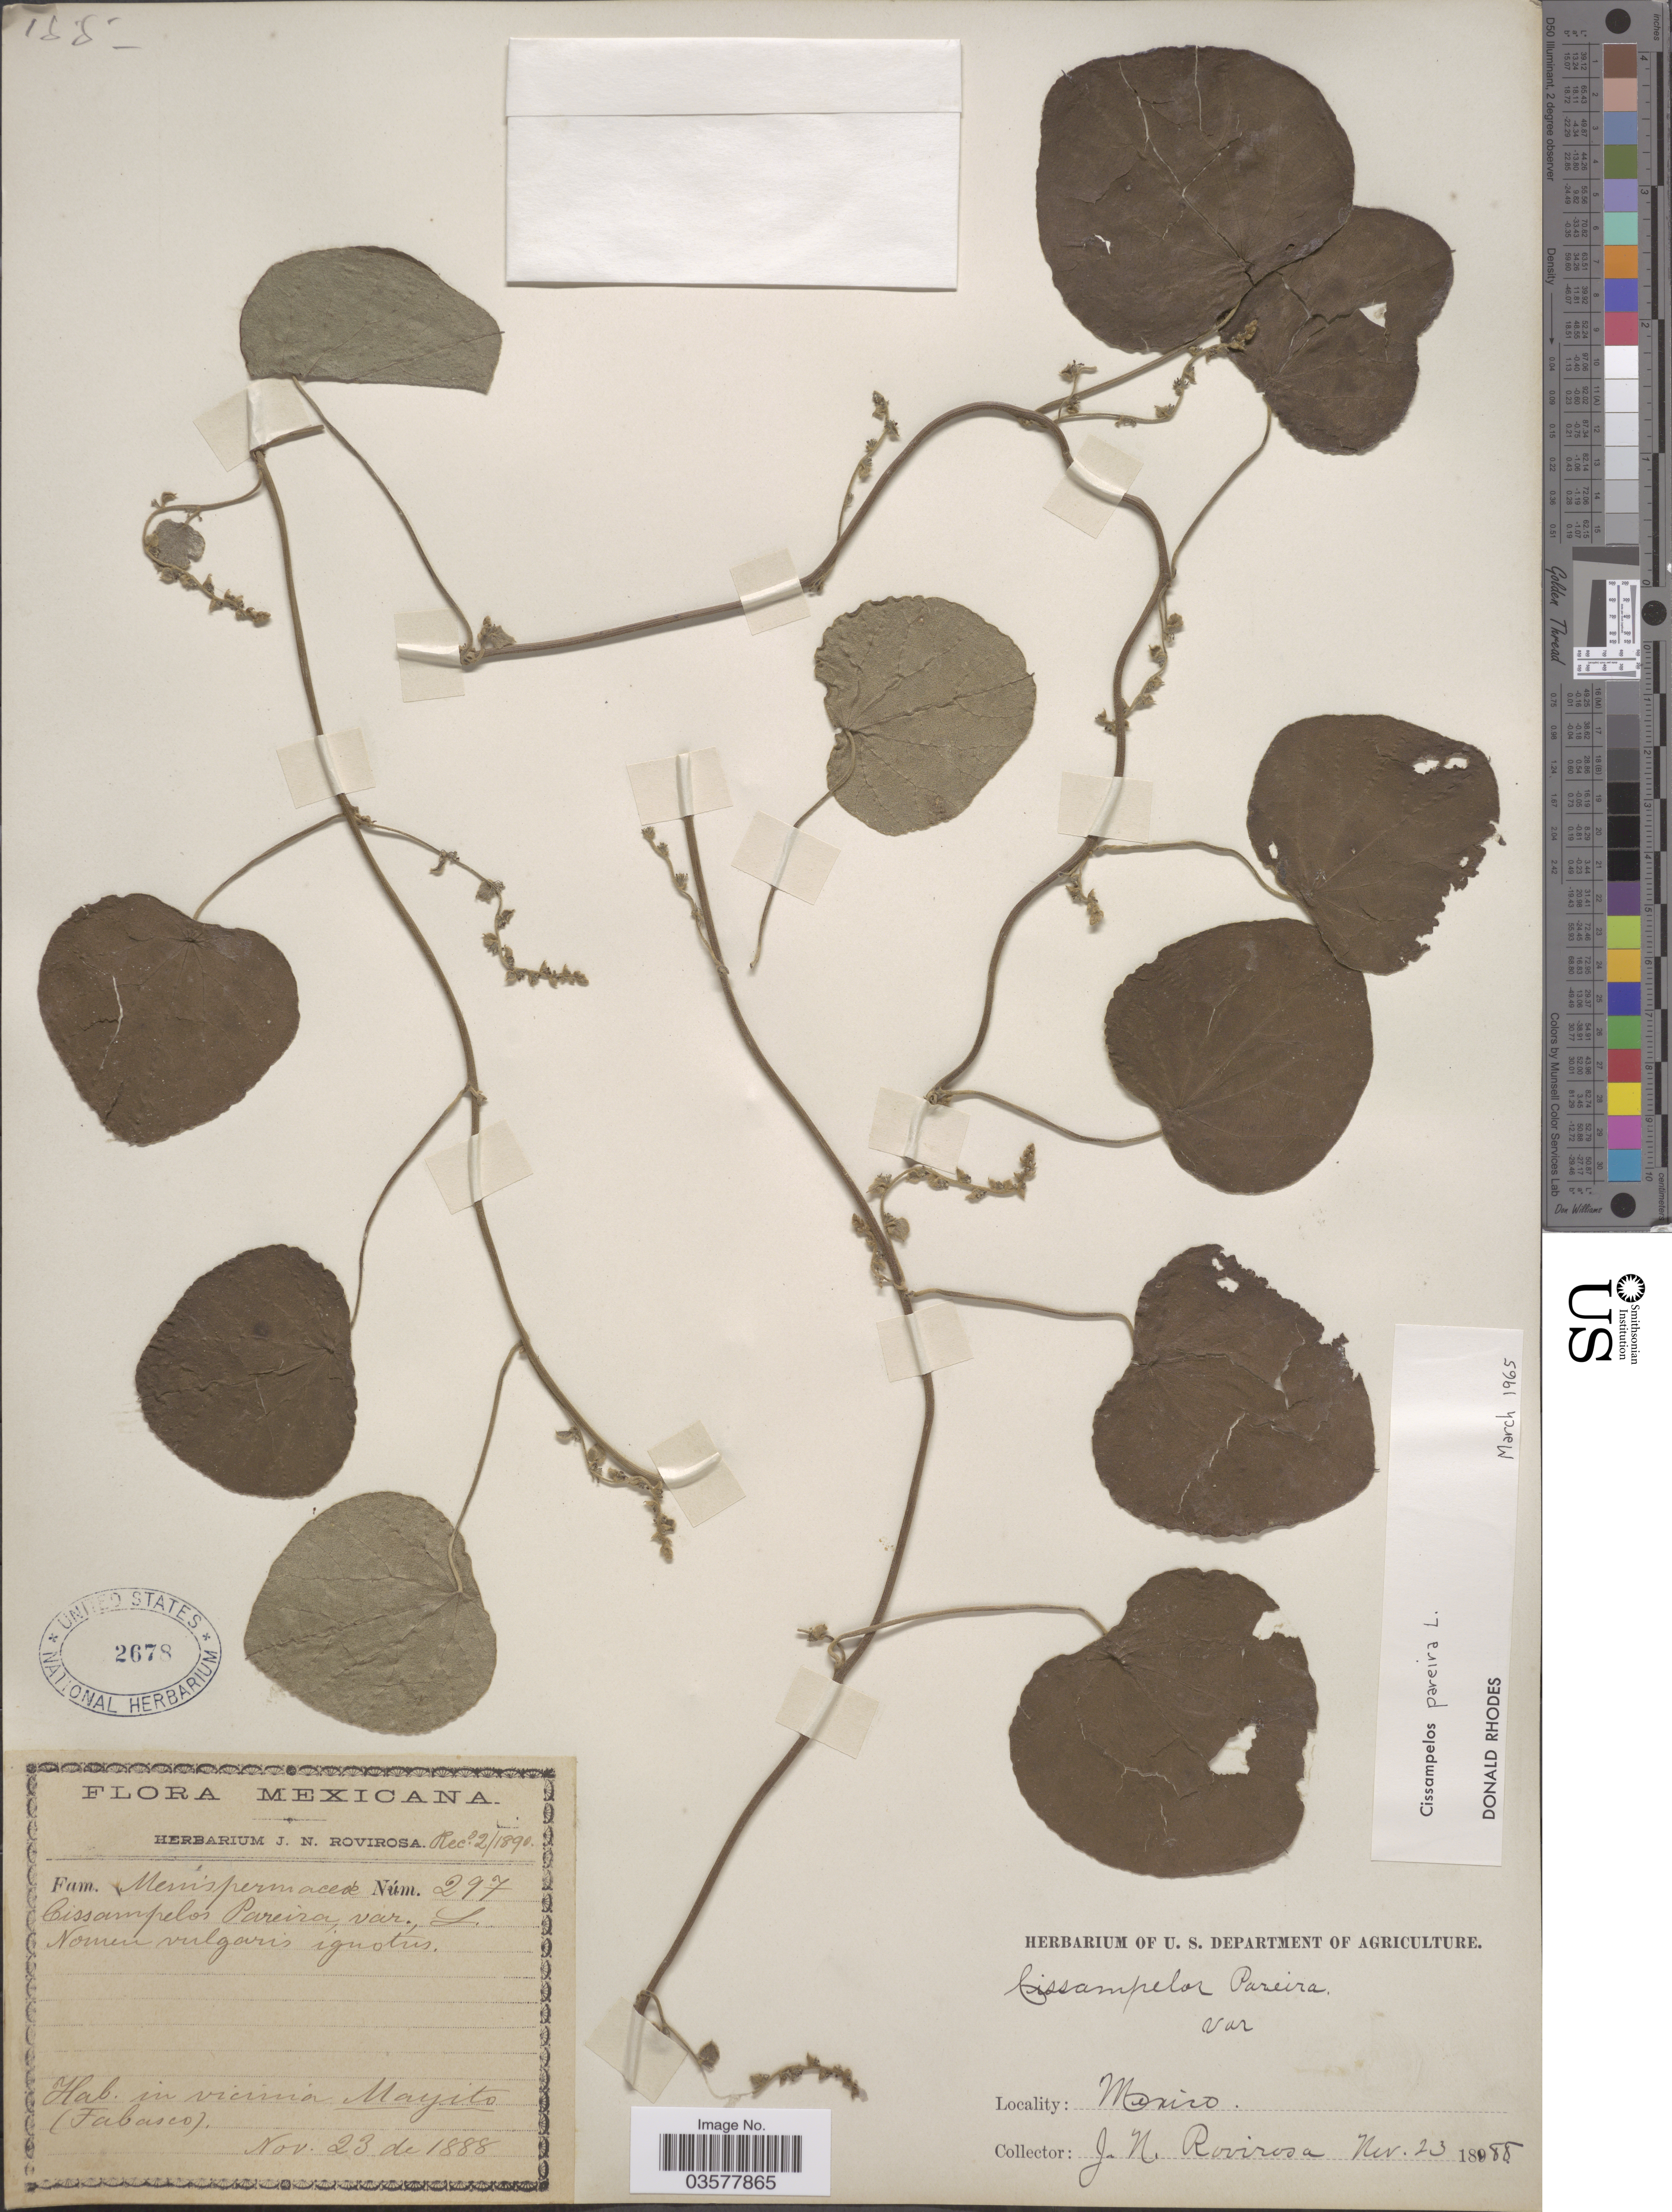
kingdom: Plantae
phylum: Tracheophyta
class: Magnoliopsida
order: Ranunculales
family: Menispermaceae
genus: Cissampelos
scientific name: Cissampelos pareira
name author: L.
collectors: J. N. Rovirosa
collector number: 297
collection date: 1888-11-23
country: Mexico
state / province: Tabasco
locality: In vicinia Mayito (Tabasco).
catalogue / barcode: US 2678